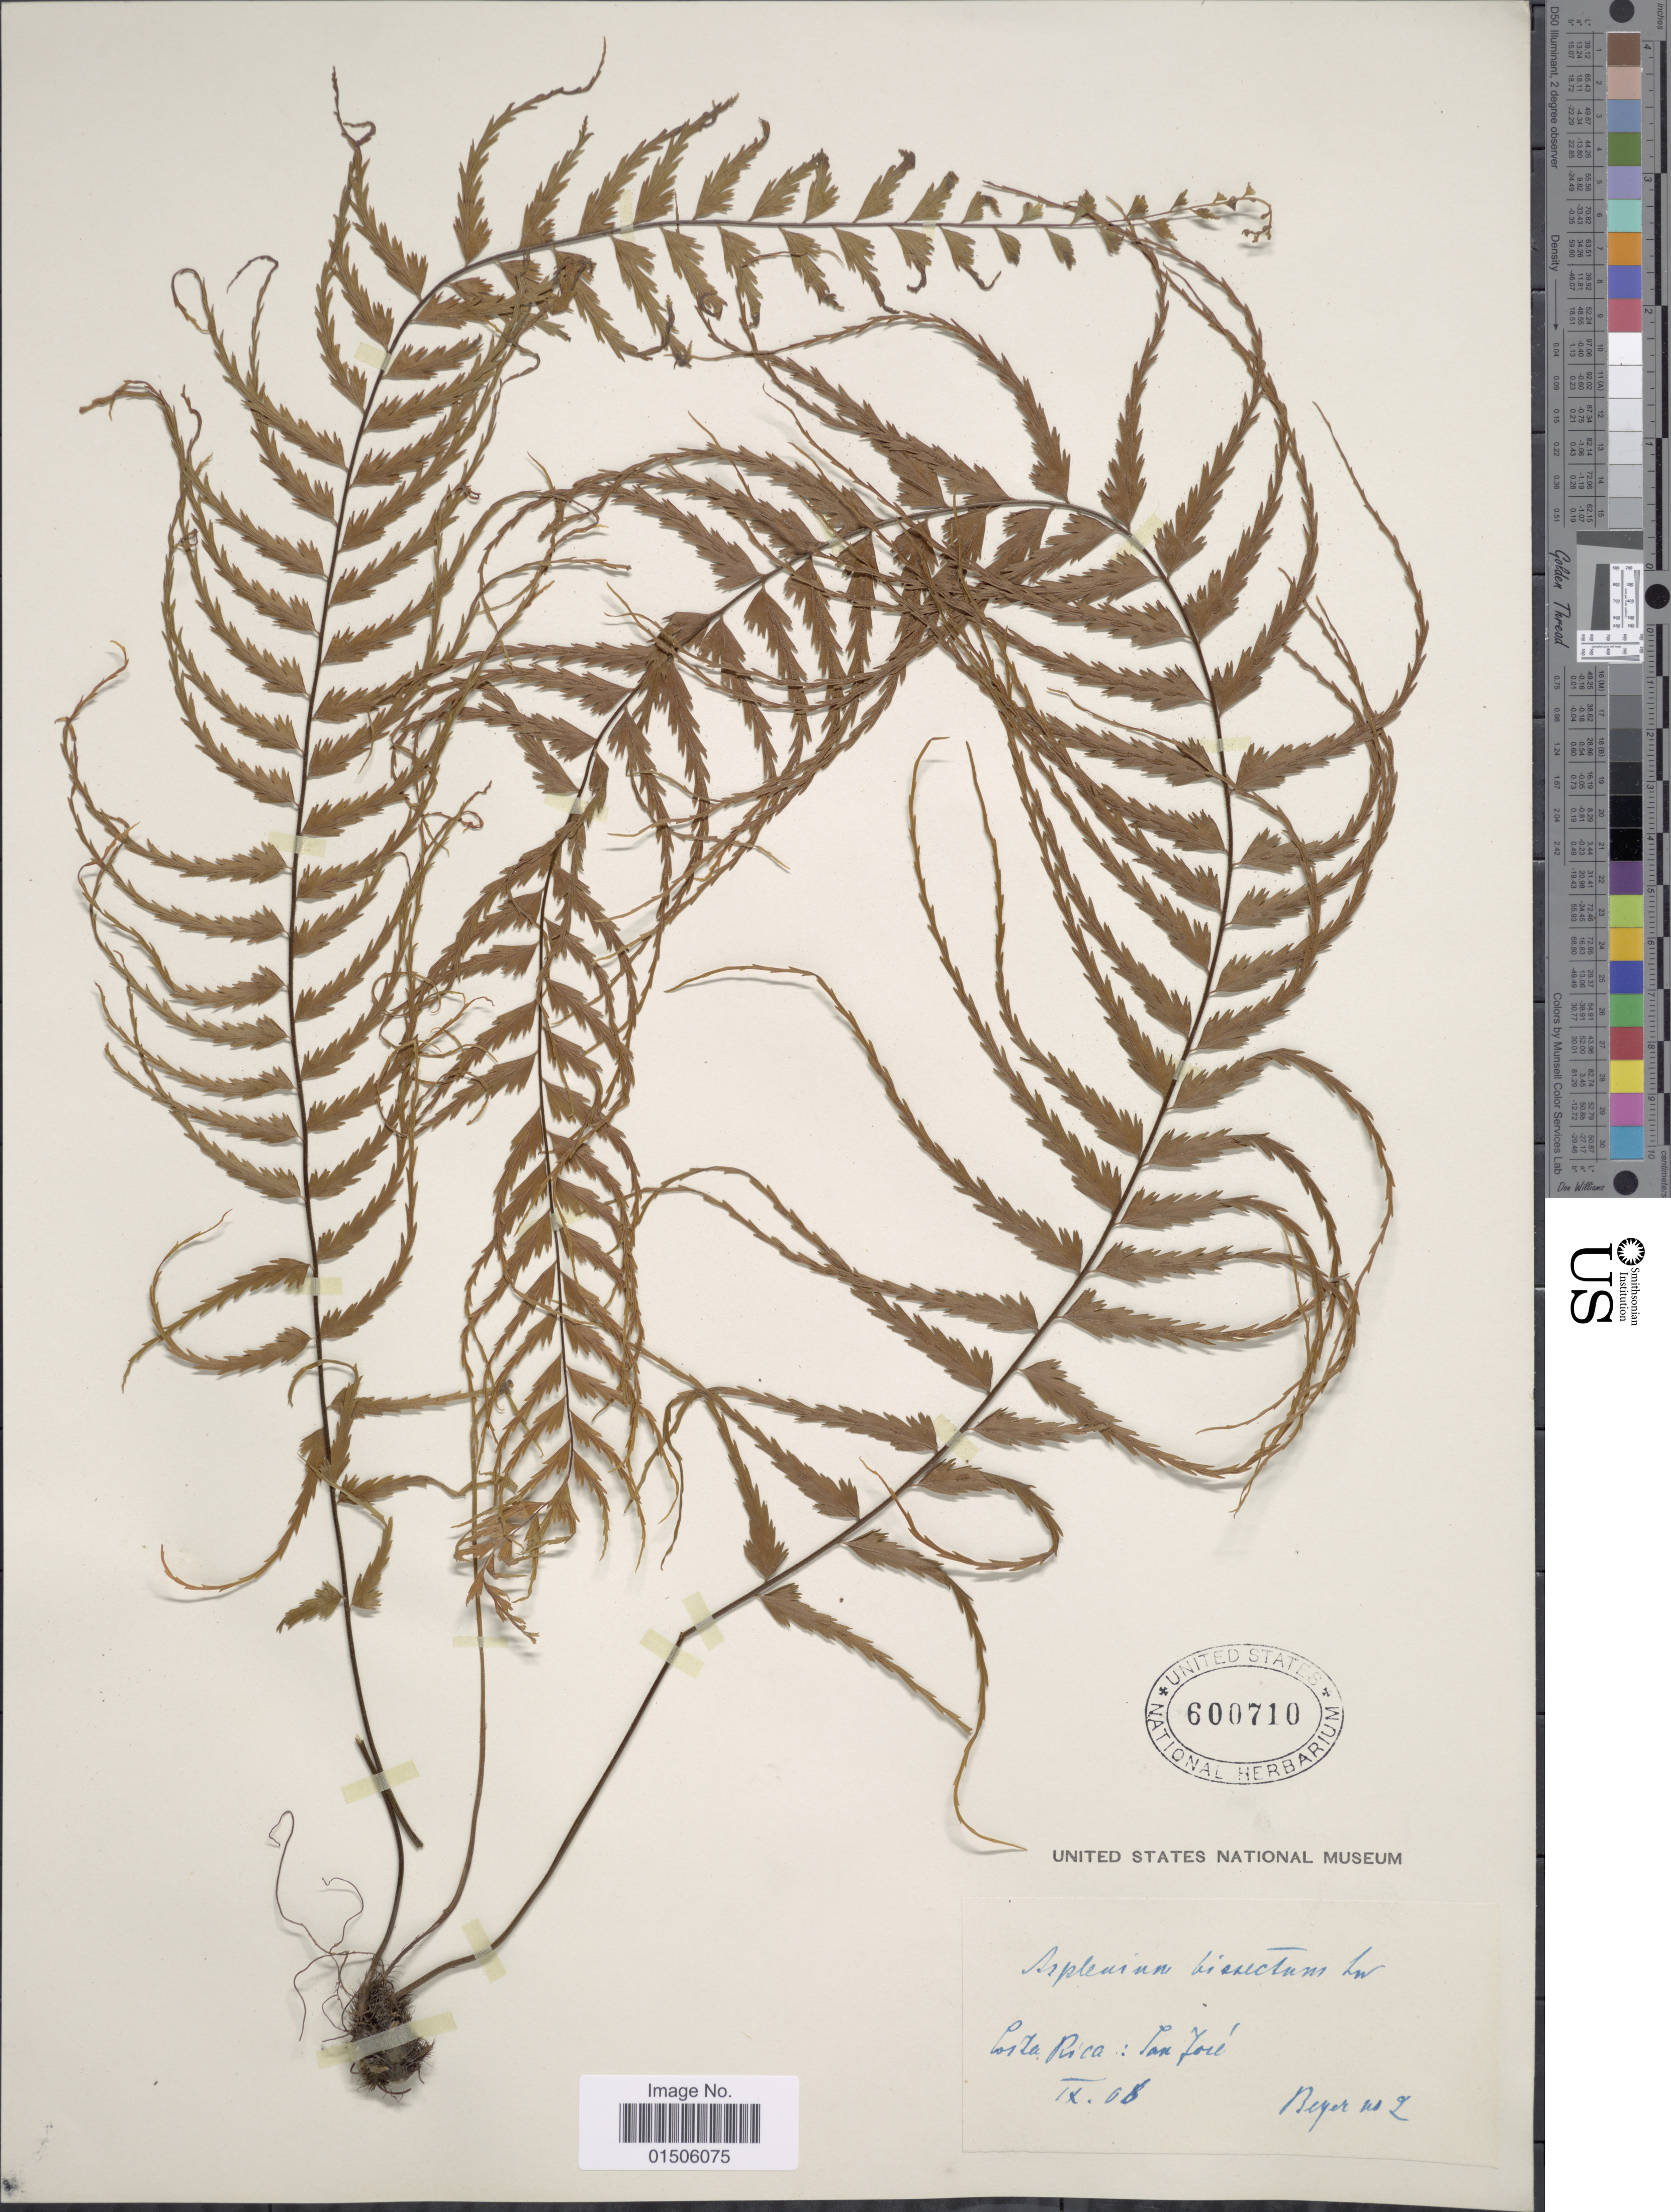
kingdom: Plantae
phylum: Tracheophyta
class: Polypodiopsida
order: Polypodiales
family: Aspleniaceae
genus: Asplenium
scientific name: Asplenium dissectum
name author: Sw.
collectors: -. Beyer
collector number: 2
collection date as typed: Transcribed d/m/y: /9/8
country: Costa Rica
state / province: San José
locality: Costa Rica San José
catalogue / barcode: US 600710